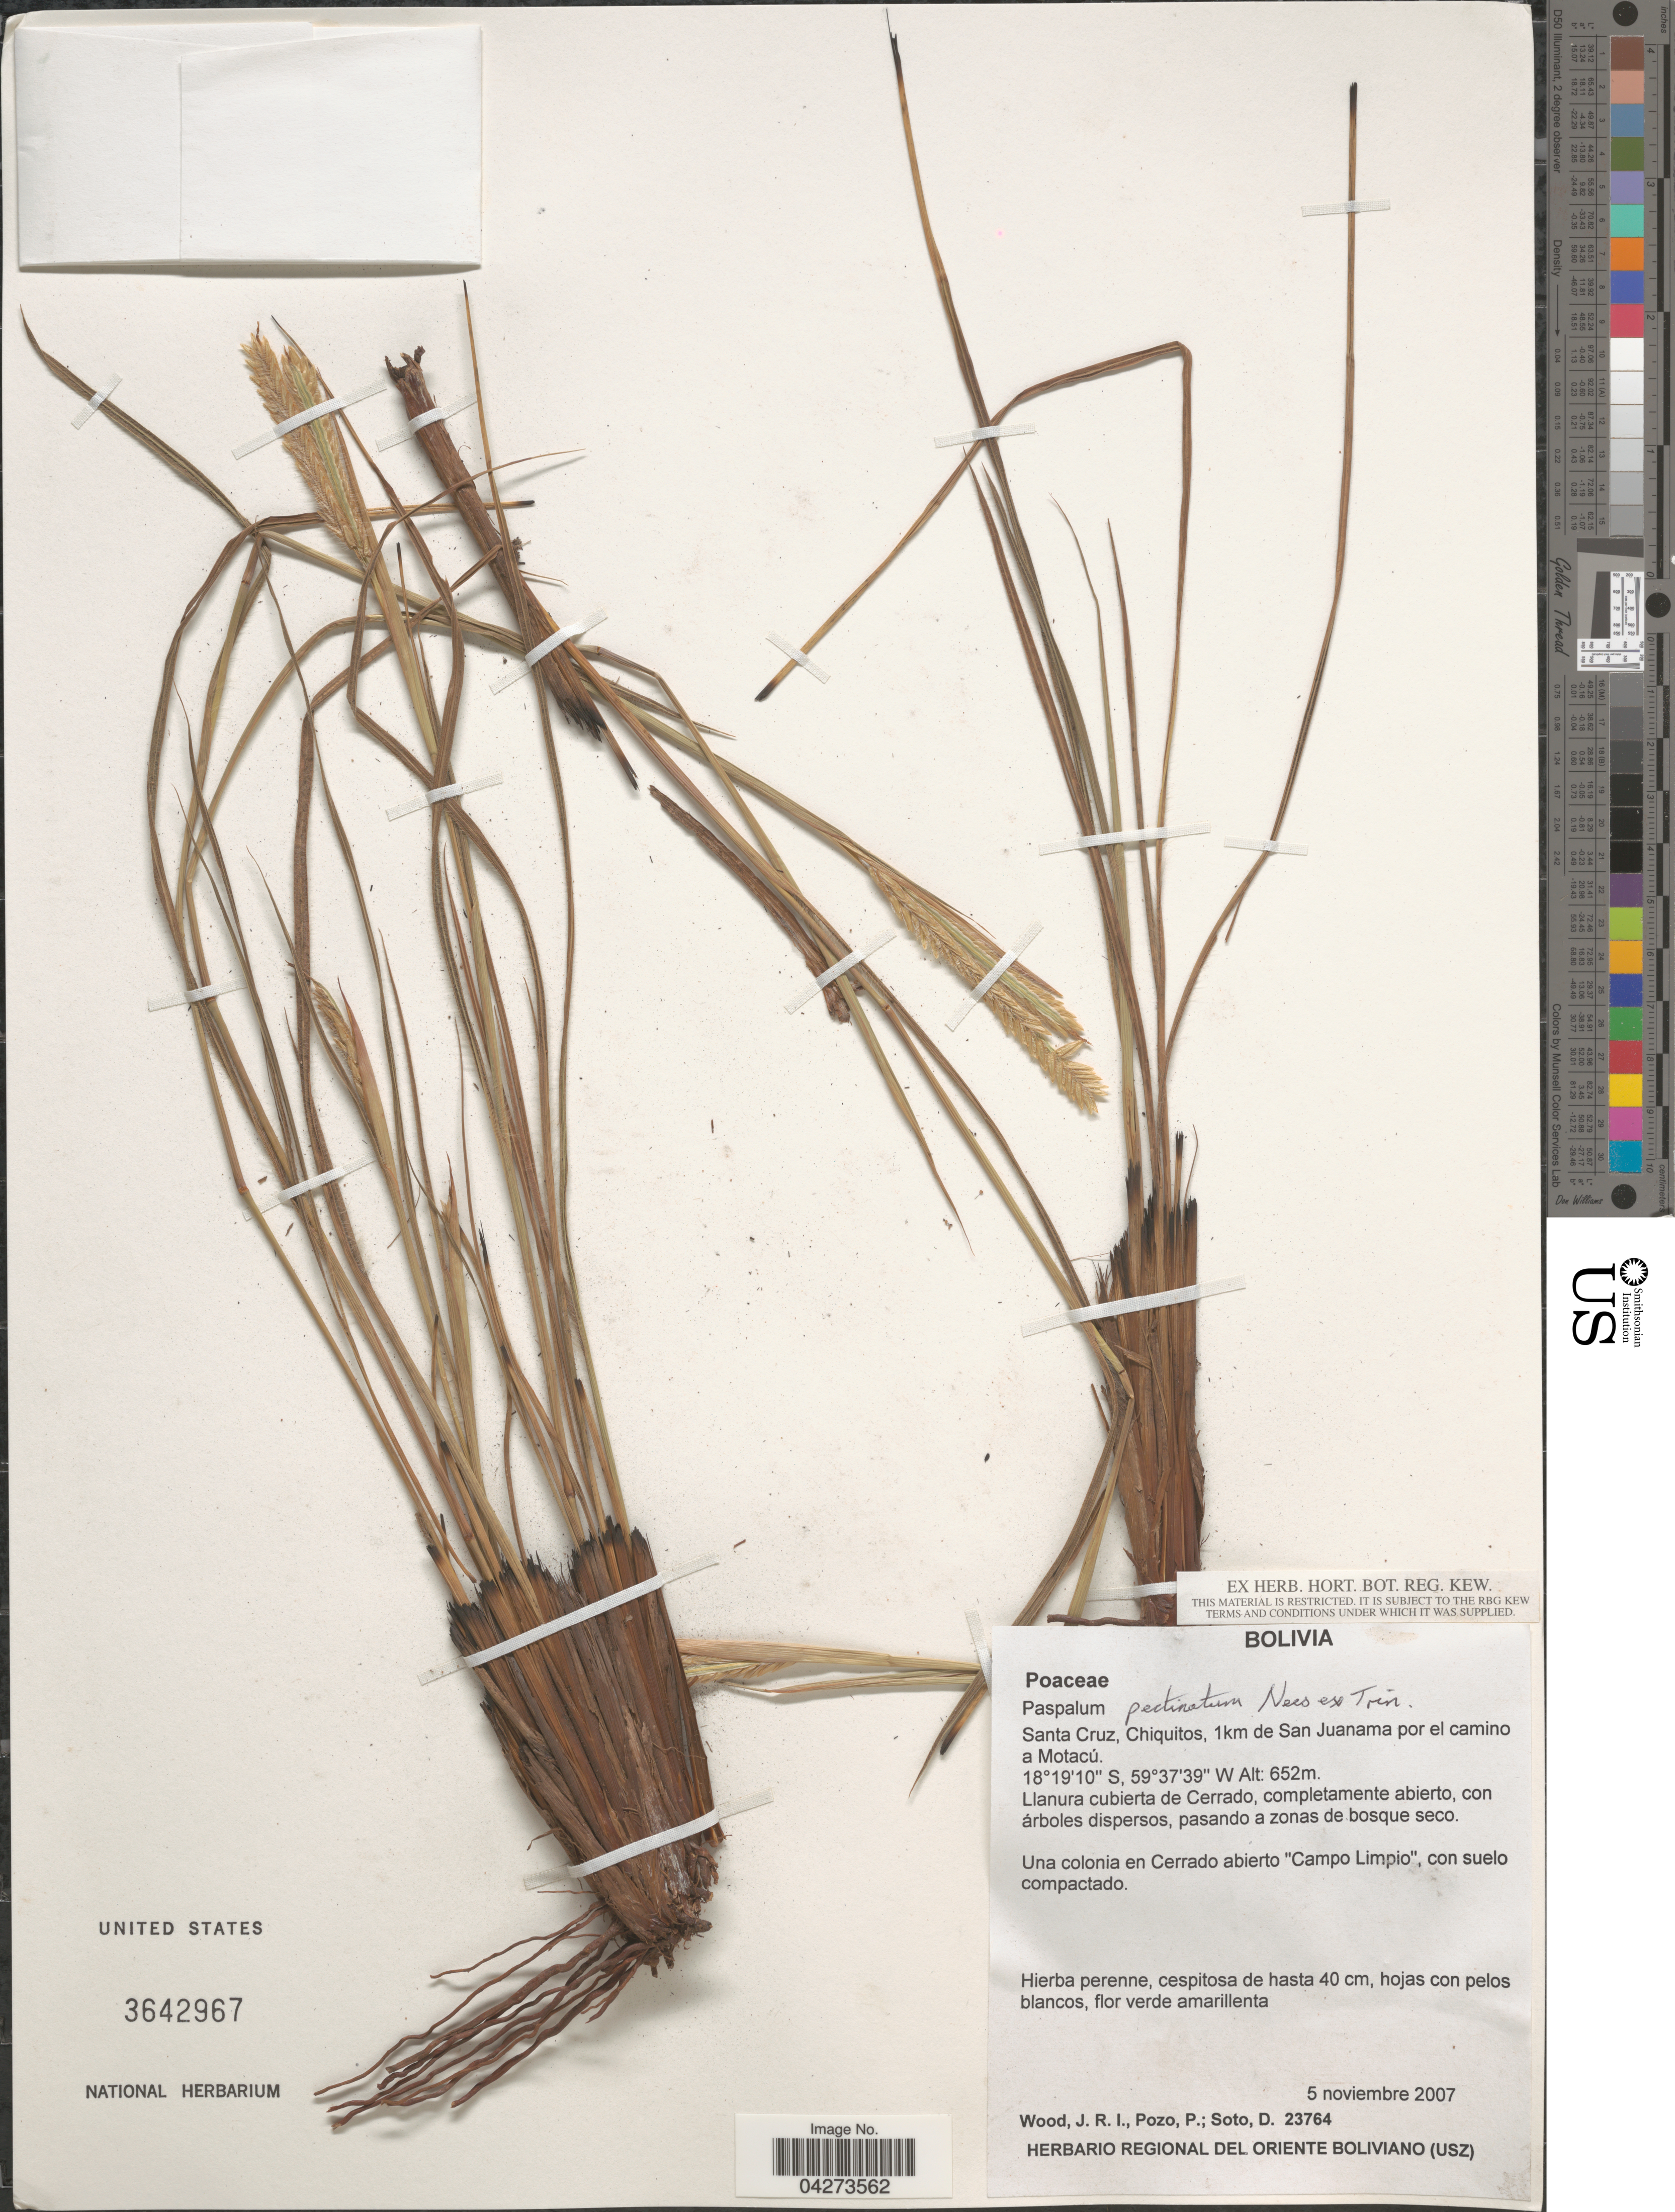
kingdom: Plantae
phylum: Tracheophyta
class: Liliopsida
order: Poales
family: Poaceae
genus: Paspalum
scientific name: Paspalum pectinatum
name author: Nees ex Trin.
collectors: J. R. I. Wood, P. Pozo & D. Soto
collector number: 23764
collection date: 2007-11-05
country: Bolivia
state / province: Santa Cruz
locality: Chiquitos, 1km de San Juanama por el camino a Motacú.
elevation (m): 652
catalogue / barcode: US 3642967